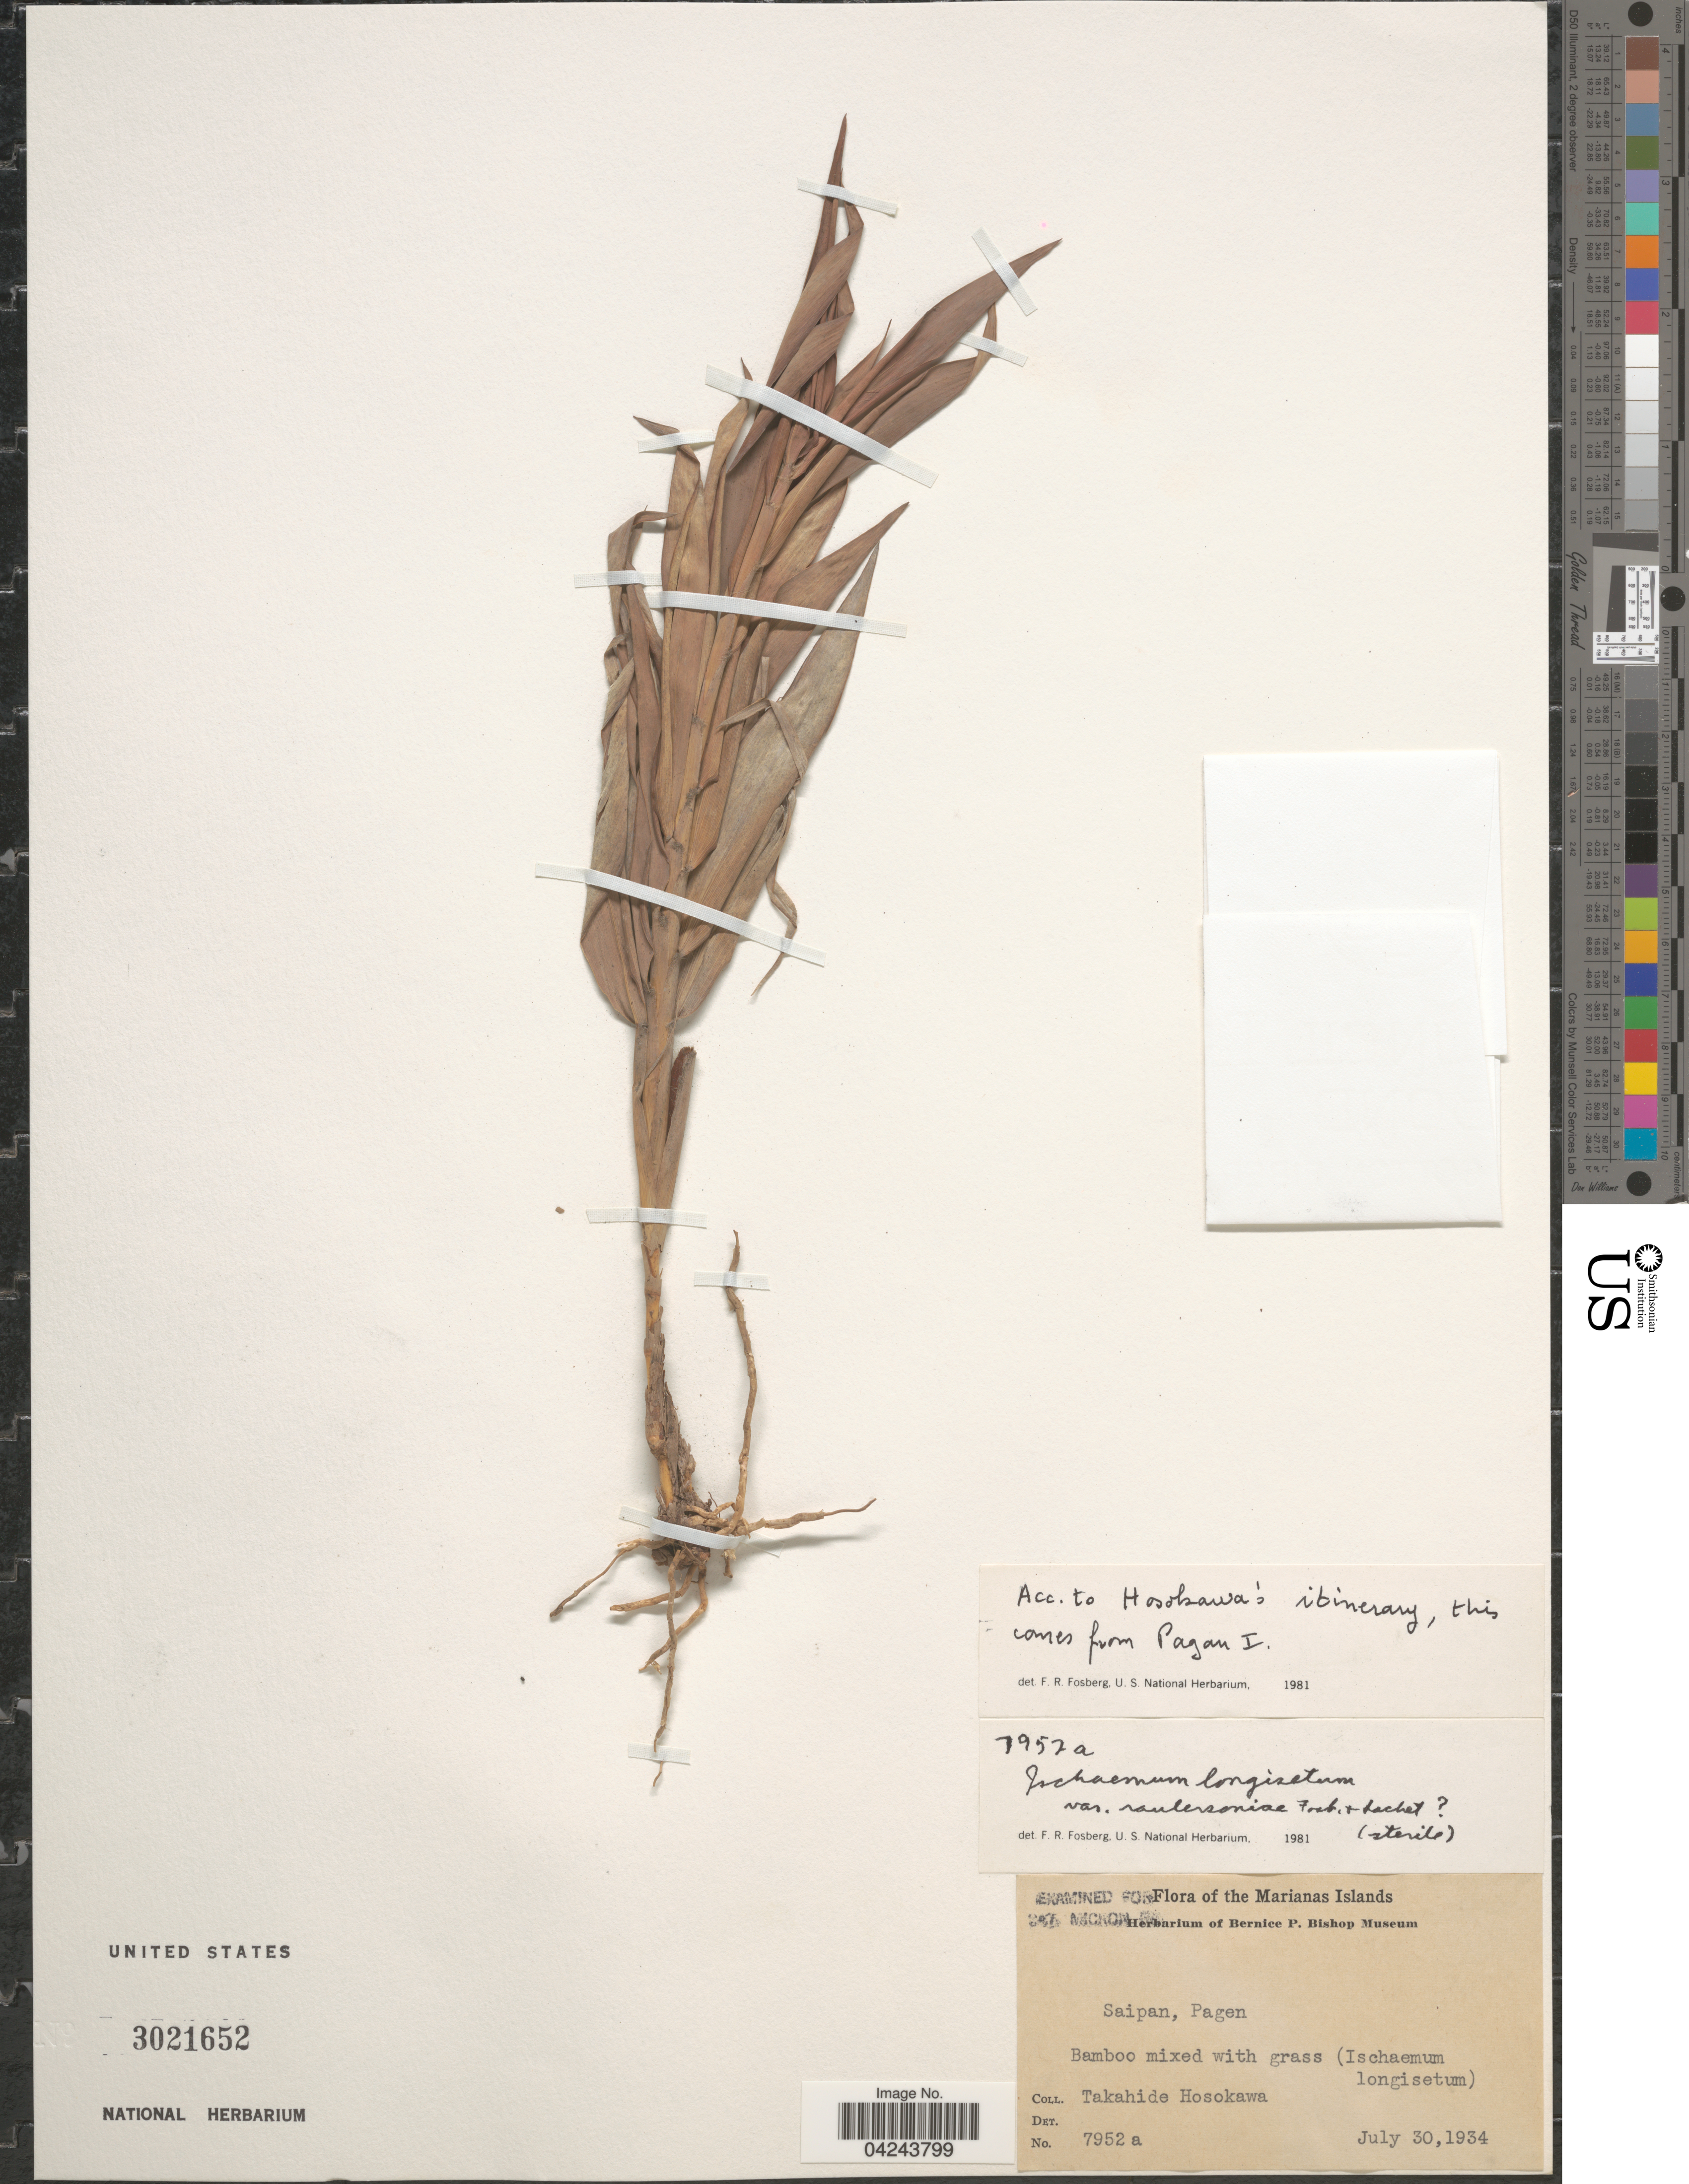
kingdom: Plantae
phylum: Tracheophyta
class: Liliopsida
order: Poales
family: Poaceae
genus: Ischaemum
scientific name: Ischaemum longisetum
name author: Merr.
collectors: T. Hosokawa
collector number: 7952a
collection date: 1934-07-30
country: Northern Mariana Islands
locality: Marianas Islands. Saipan, Pagen.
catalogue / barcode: US 3021652